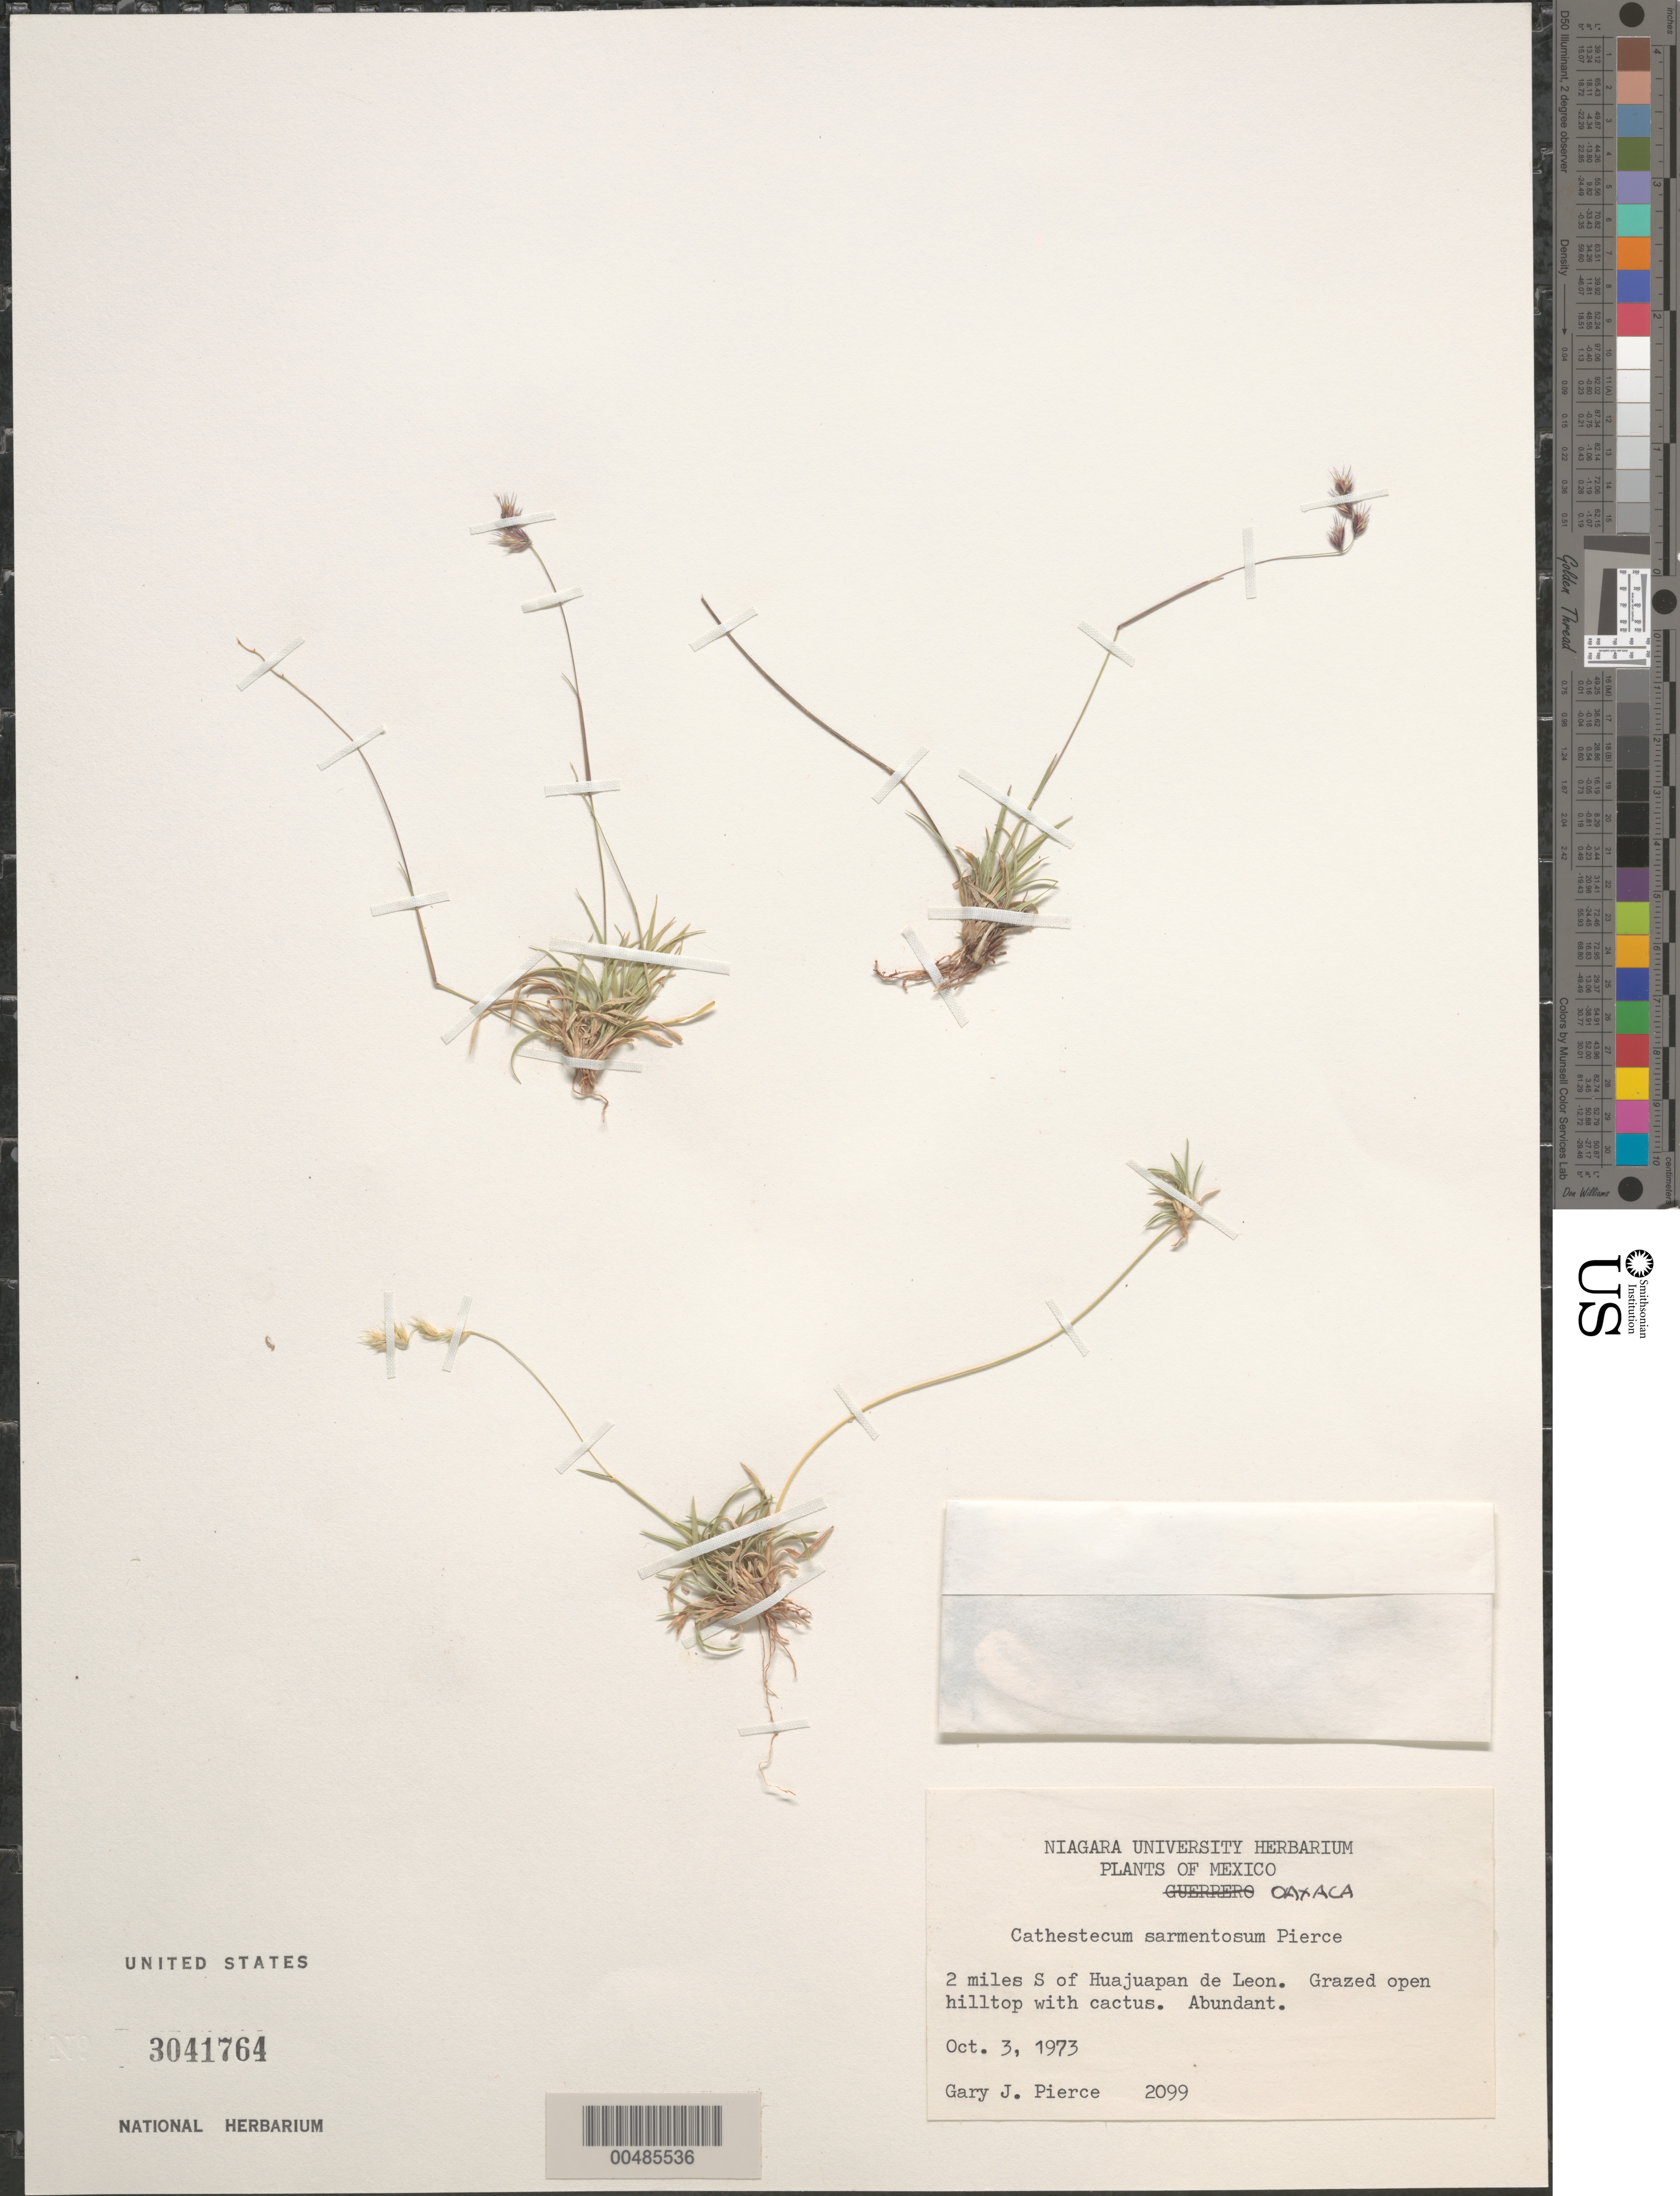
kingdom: Plantae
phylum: Tracheophyta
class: Liliopsida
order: Poales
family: Poaceae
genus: Cathestecum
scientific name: Cathestecum sarmentosum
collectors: G. Pierce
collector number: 2099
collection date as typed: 3 Oct 1973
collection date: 1973-10-03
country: Mexico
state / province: Oaxaca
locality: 2 mi S of Huajuapan de Leon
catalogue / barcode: US 3041764